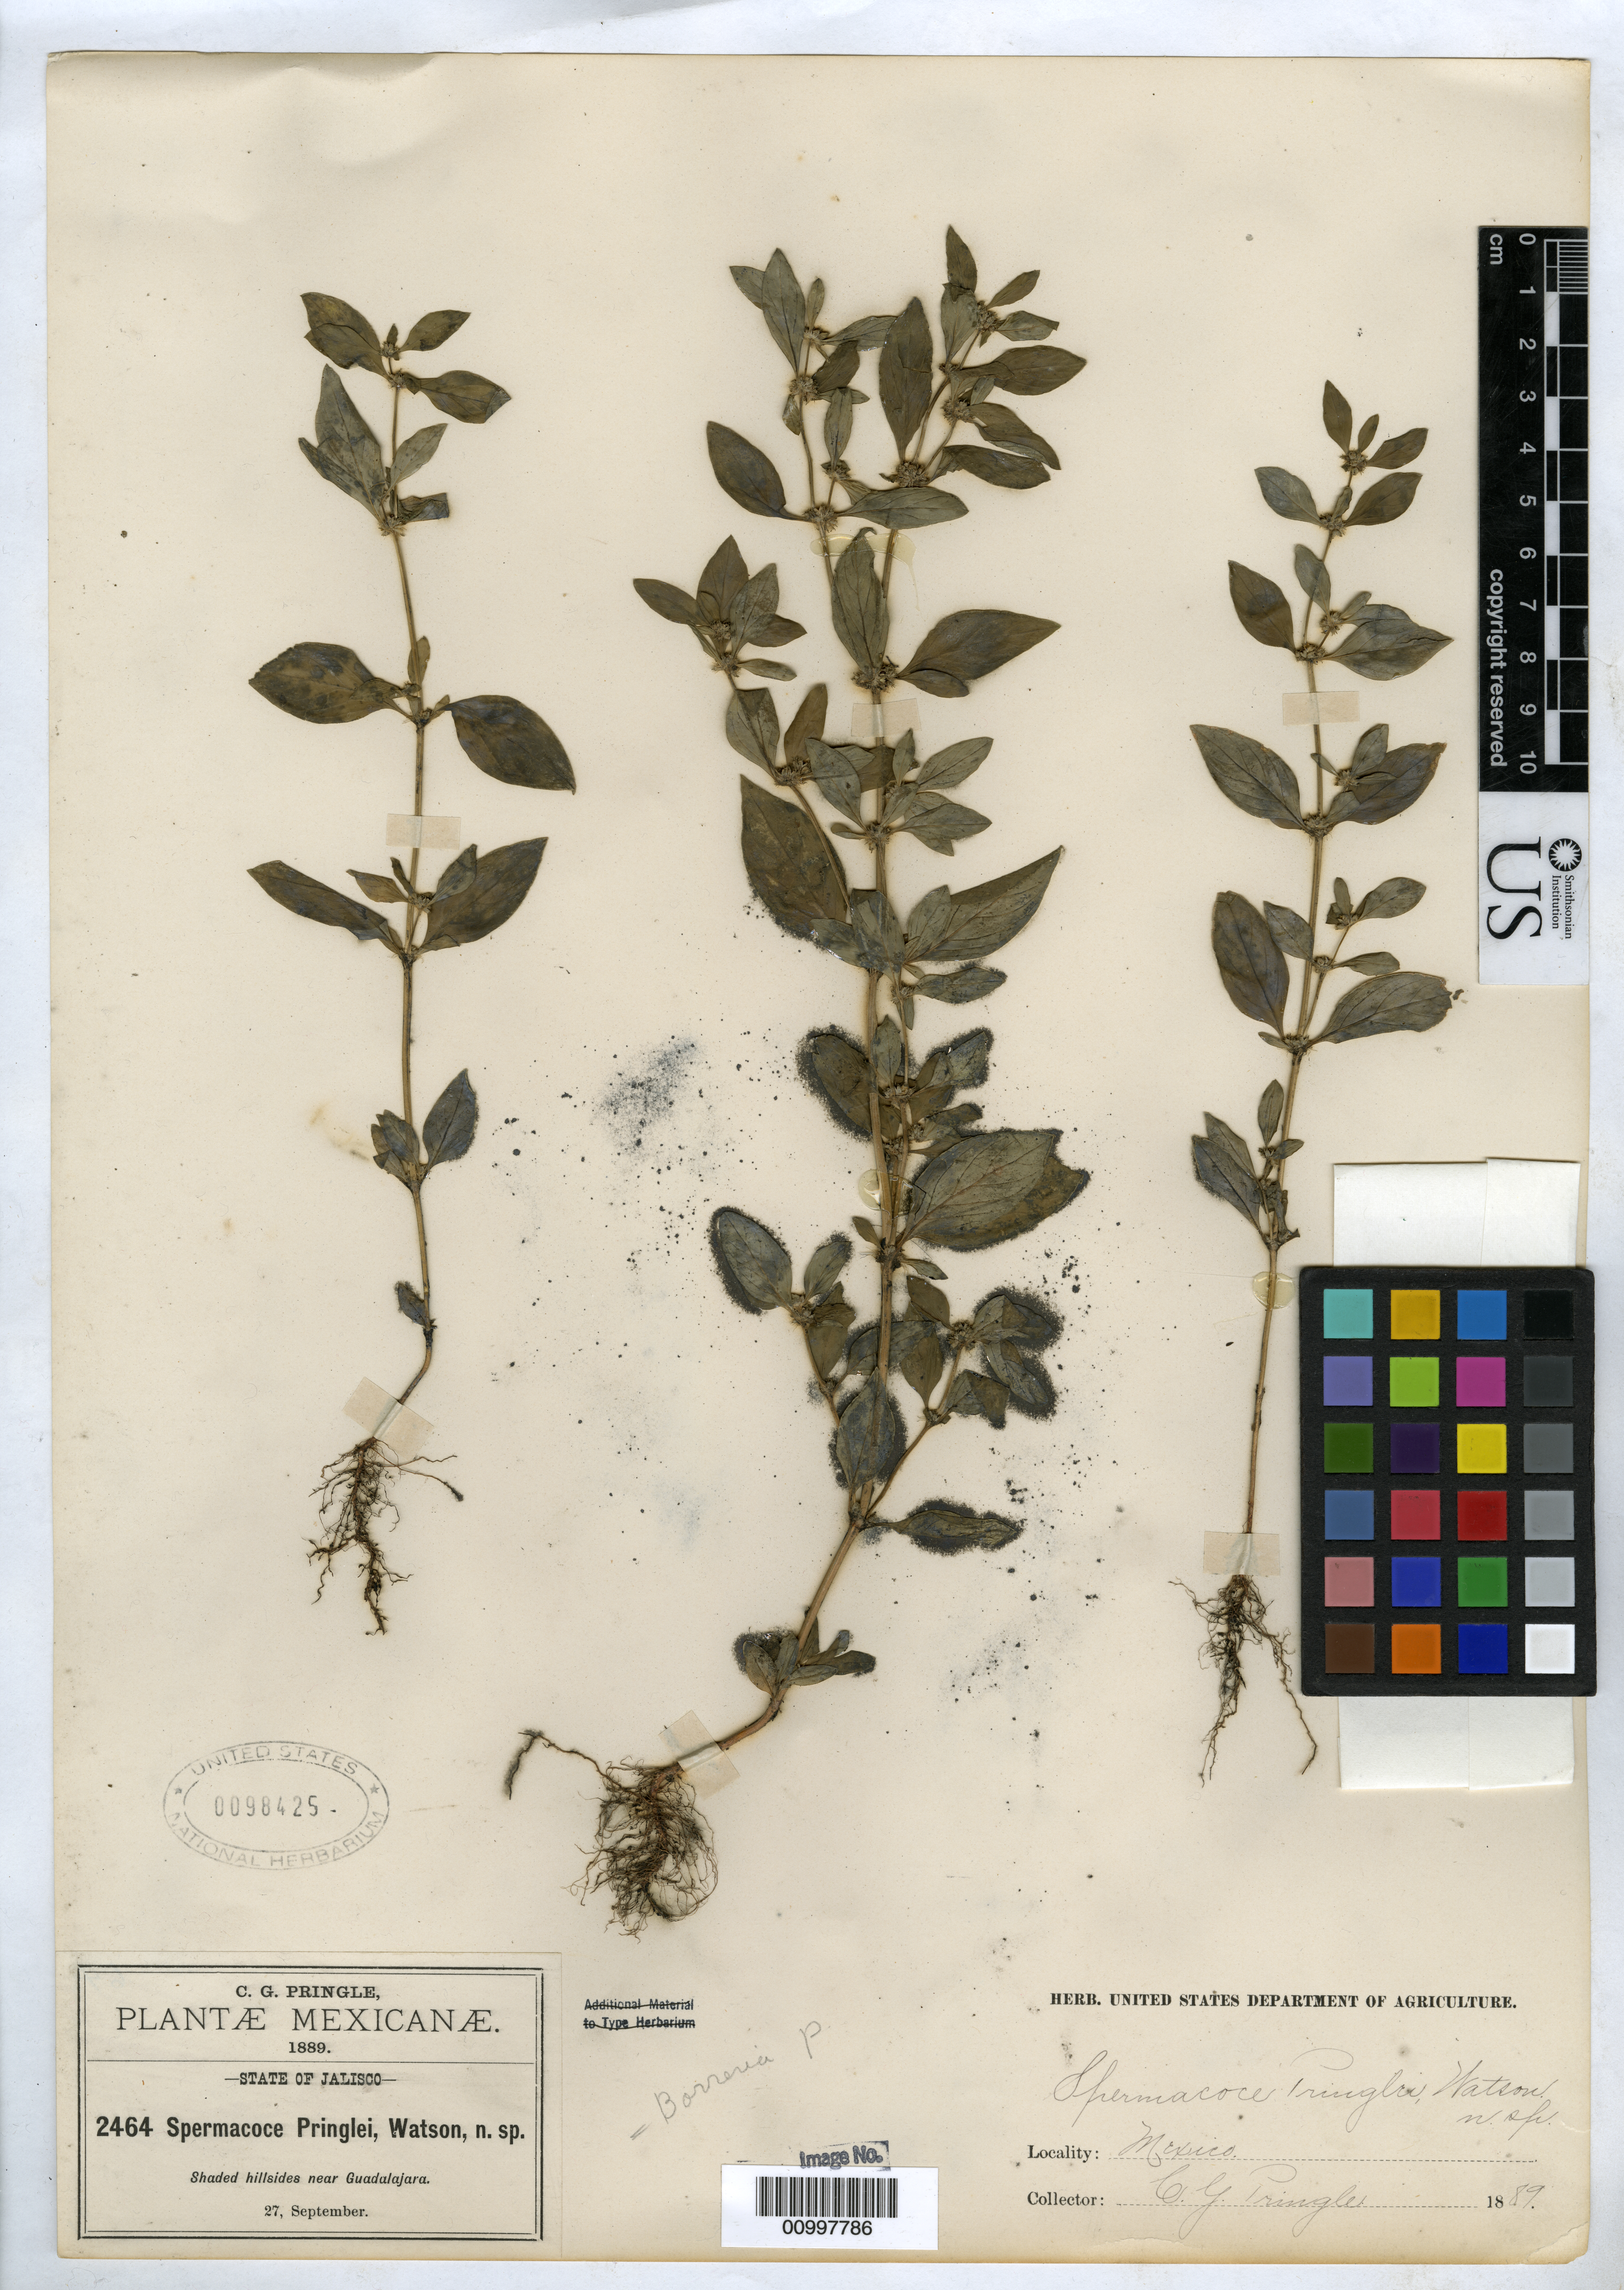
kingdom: Plantae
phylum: Tracheophyta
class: Magnoliopsida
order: Gentianales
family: Rubiaceae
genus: Spermacoce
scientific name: Spermacoce pringlei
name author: S. Watson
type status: Isotype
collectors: C. G. Pringle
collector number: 2464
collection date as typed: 27 Sep 1889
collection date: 1889-09-27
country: Mexico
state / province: Jalisco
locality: Shaded hillsides near Guadalajara.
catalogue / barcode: US 98425